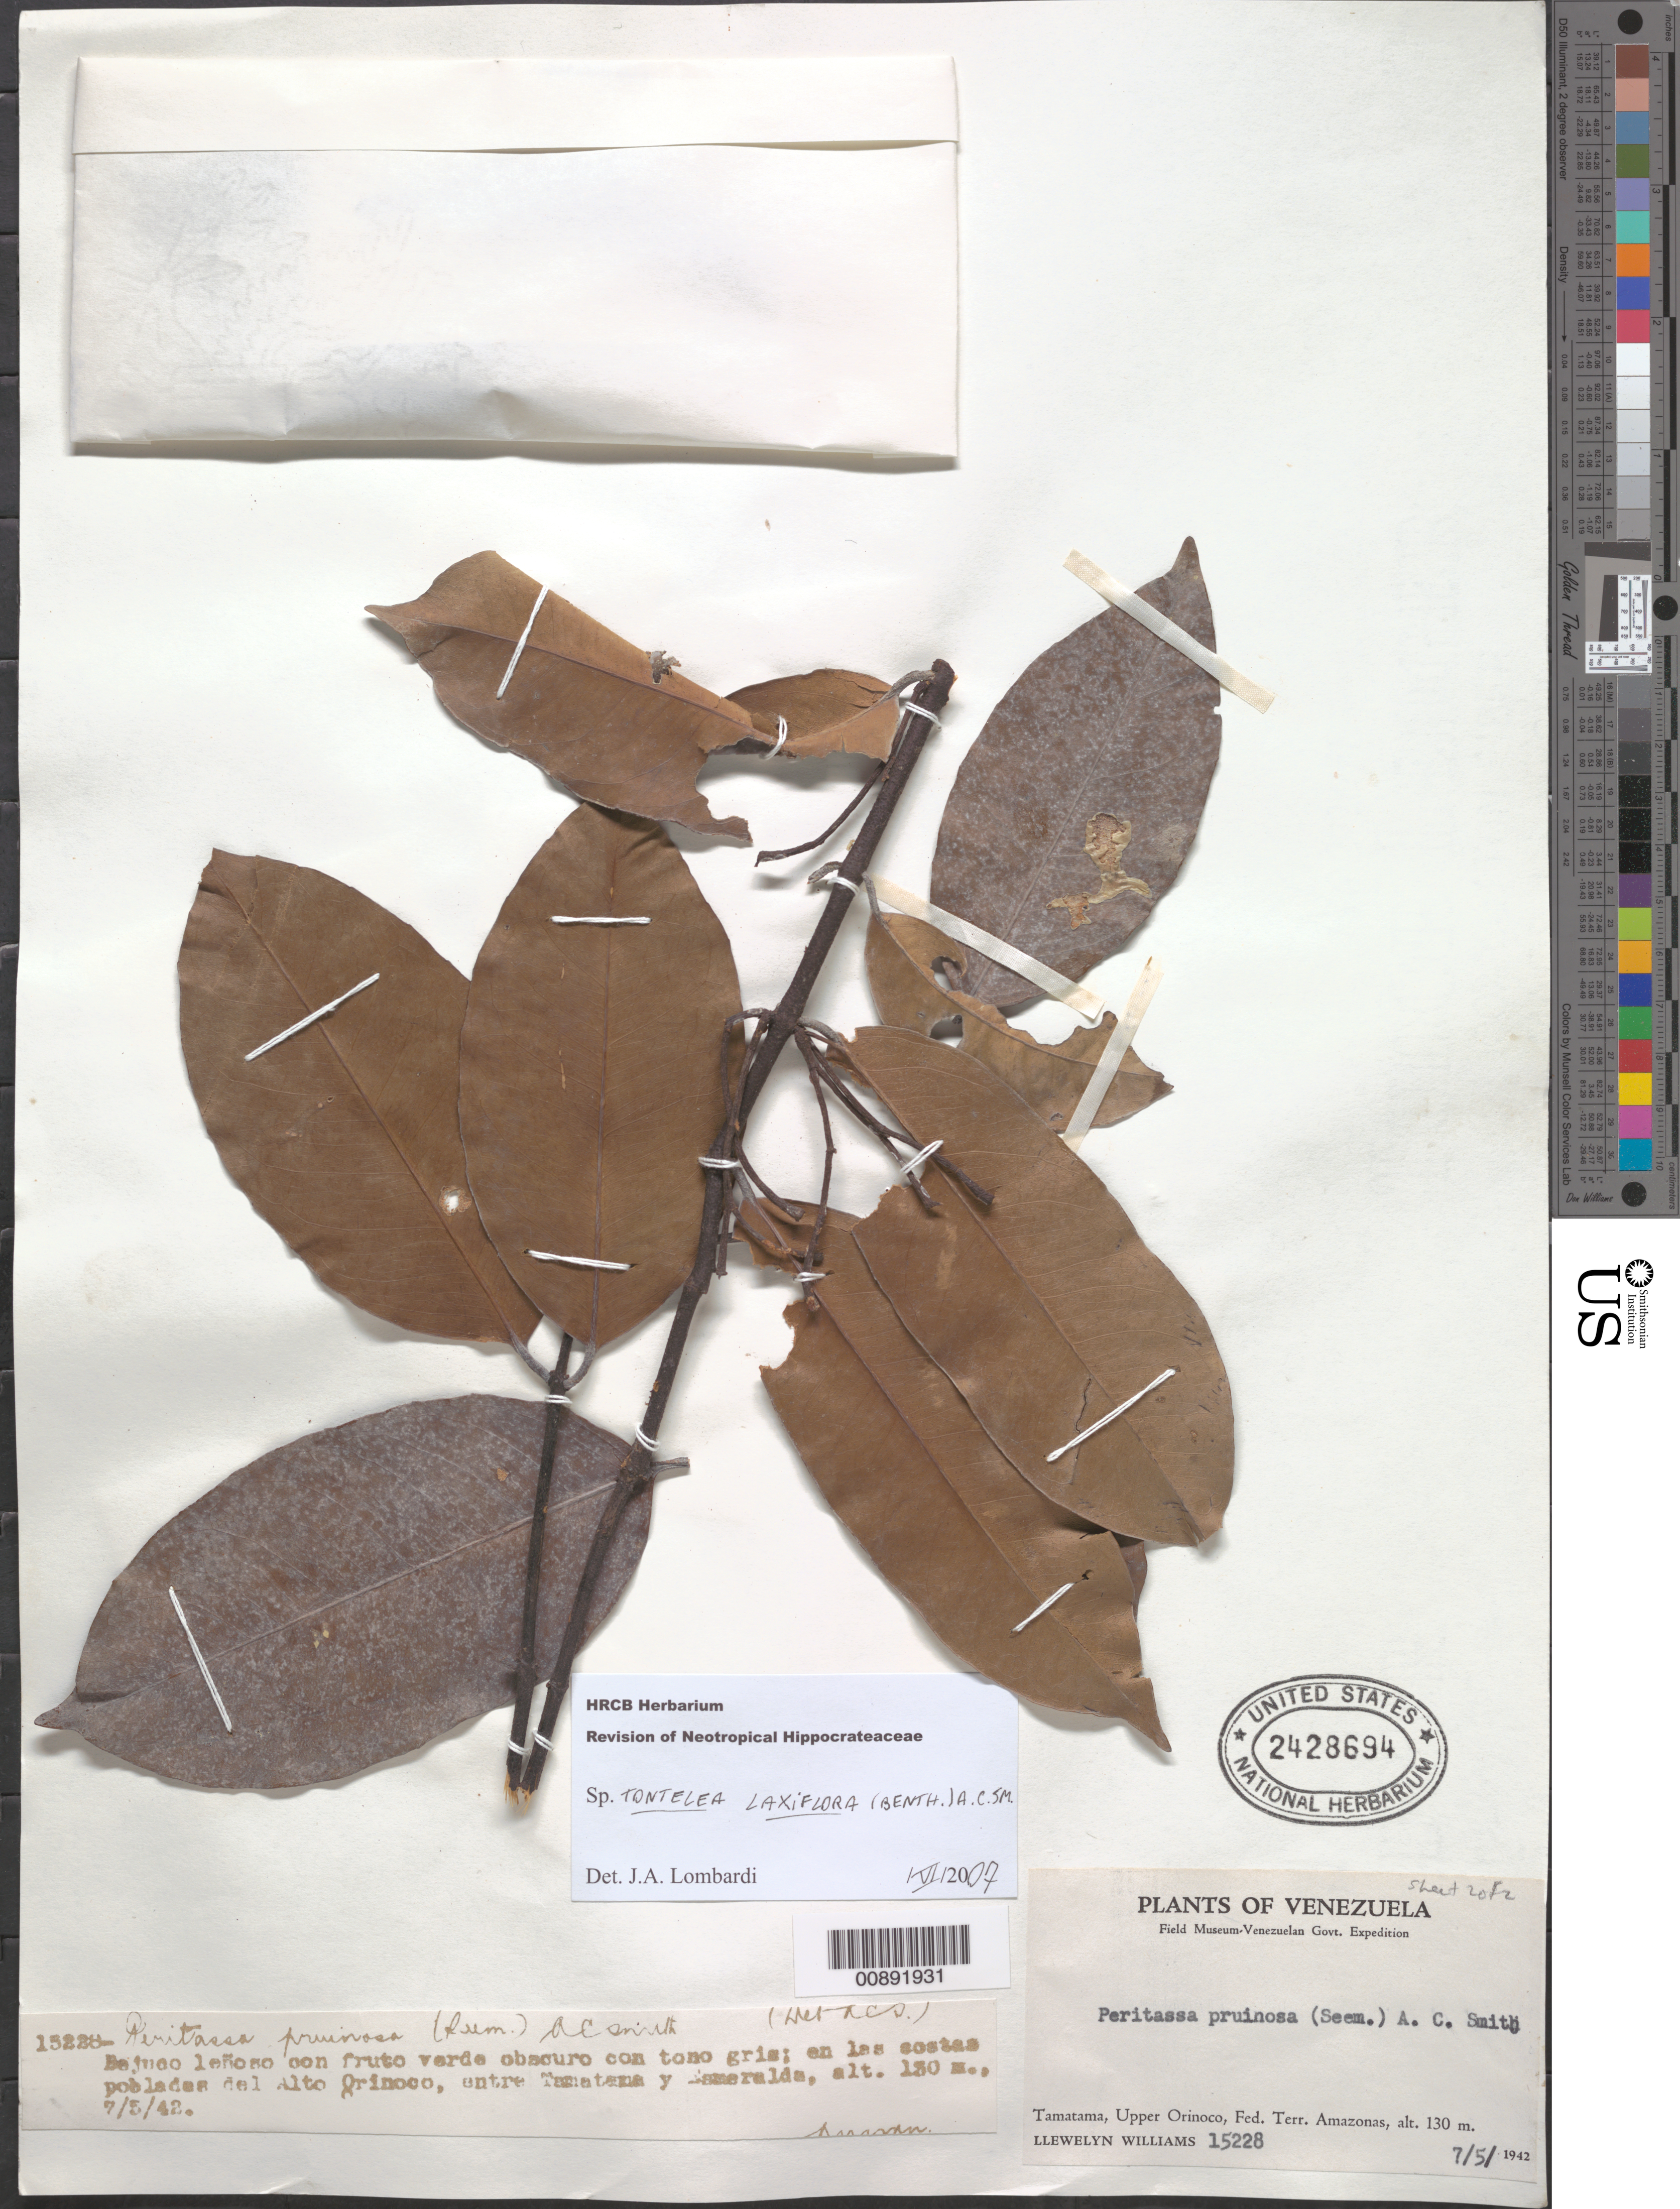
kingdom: Plantae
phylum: Tracheophyta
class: Magnoliopsida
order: Celastrales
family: Celastraceae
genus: Tontelea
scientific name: Tontelea laxiflora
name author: (Benth.) A.C. Sm.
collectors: Ll. Williams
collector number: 15228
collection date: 1942-05-07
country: Venezuela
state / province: Amazonas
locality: Tamatama, Upper Orinoco, Fed. Terr. Amazonas. Alto Orinoco, entre Tamatama y Esmeralds.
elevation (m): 130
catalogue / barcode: US 2428694